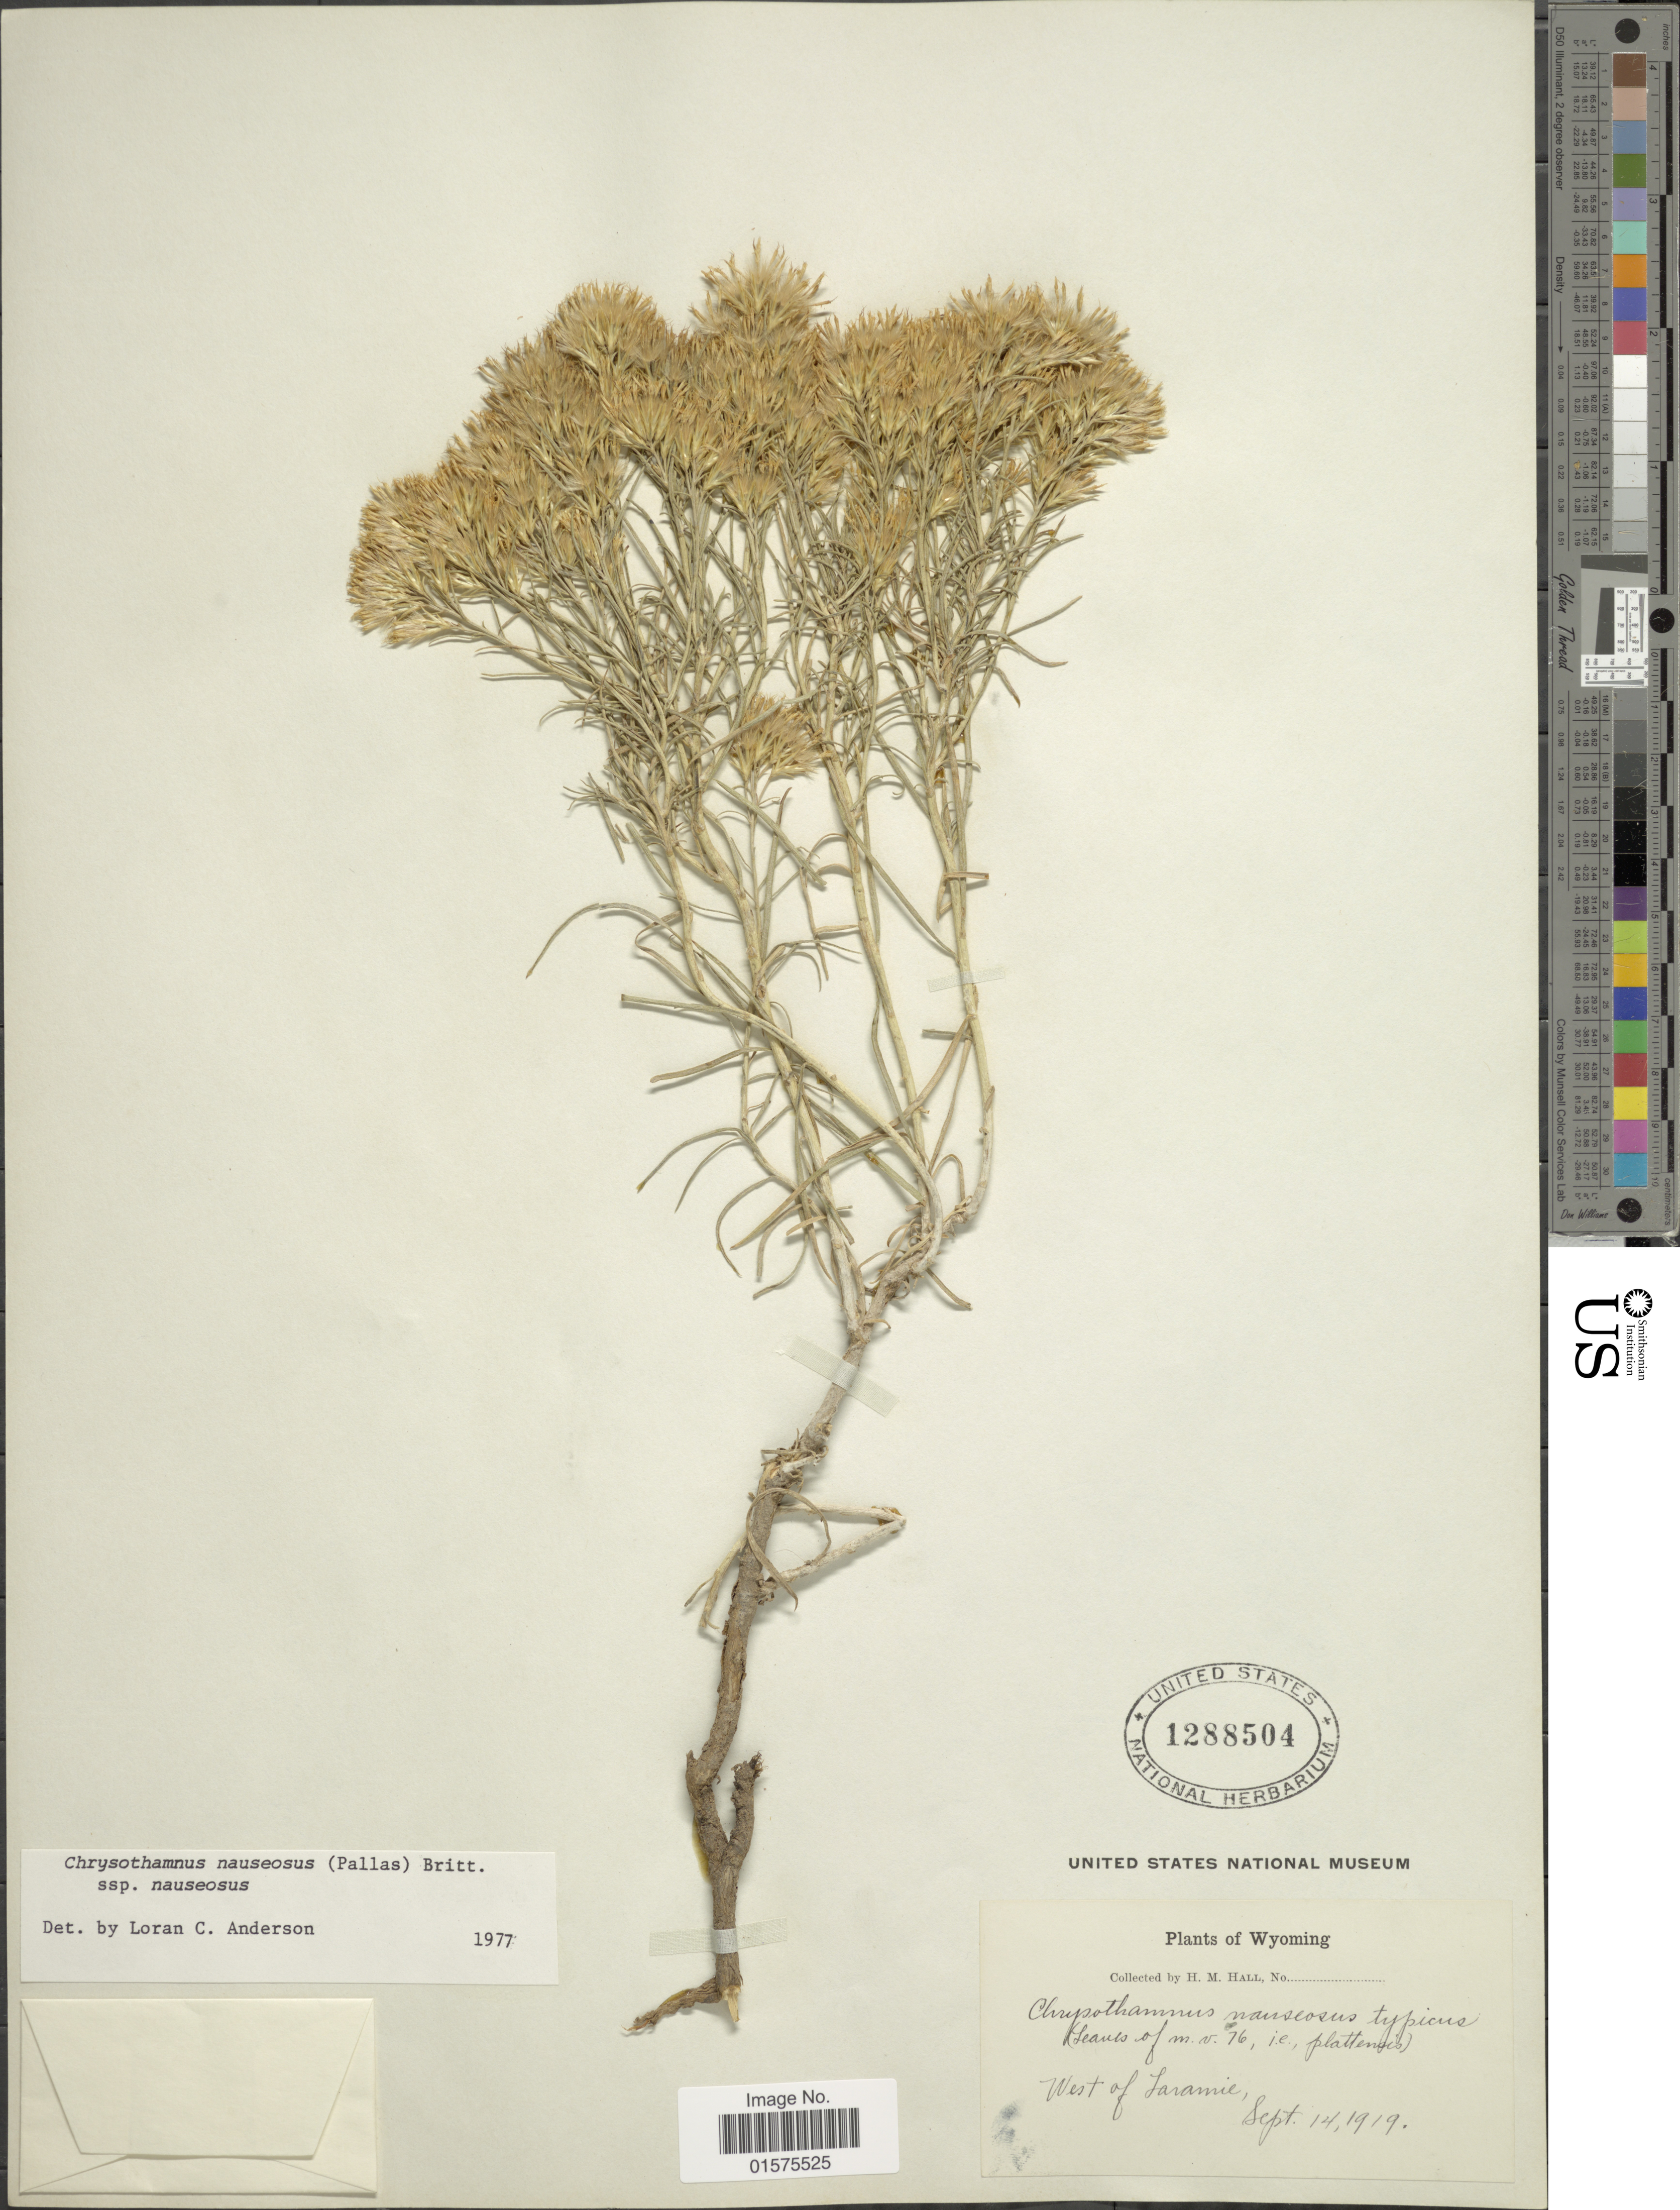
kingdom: Plantae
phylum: Tracheophyta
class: Magnoliopsida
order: Asterales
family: Asteraceae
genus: Ericameria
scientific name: Ericameria nauseosa var. nauseosa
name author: (Pall. ex Pursh) G.L. Nesom & G.I. Baird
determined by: Urbatsch, Lowell E., Curator (LSU), Louisiana State University (UNITED STATES)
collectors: H. M. Hall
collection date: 1919-09-14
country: United States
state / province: Wyoming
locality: West of Laramie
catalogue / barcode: US 1288504